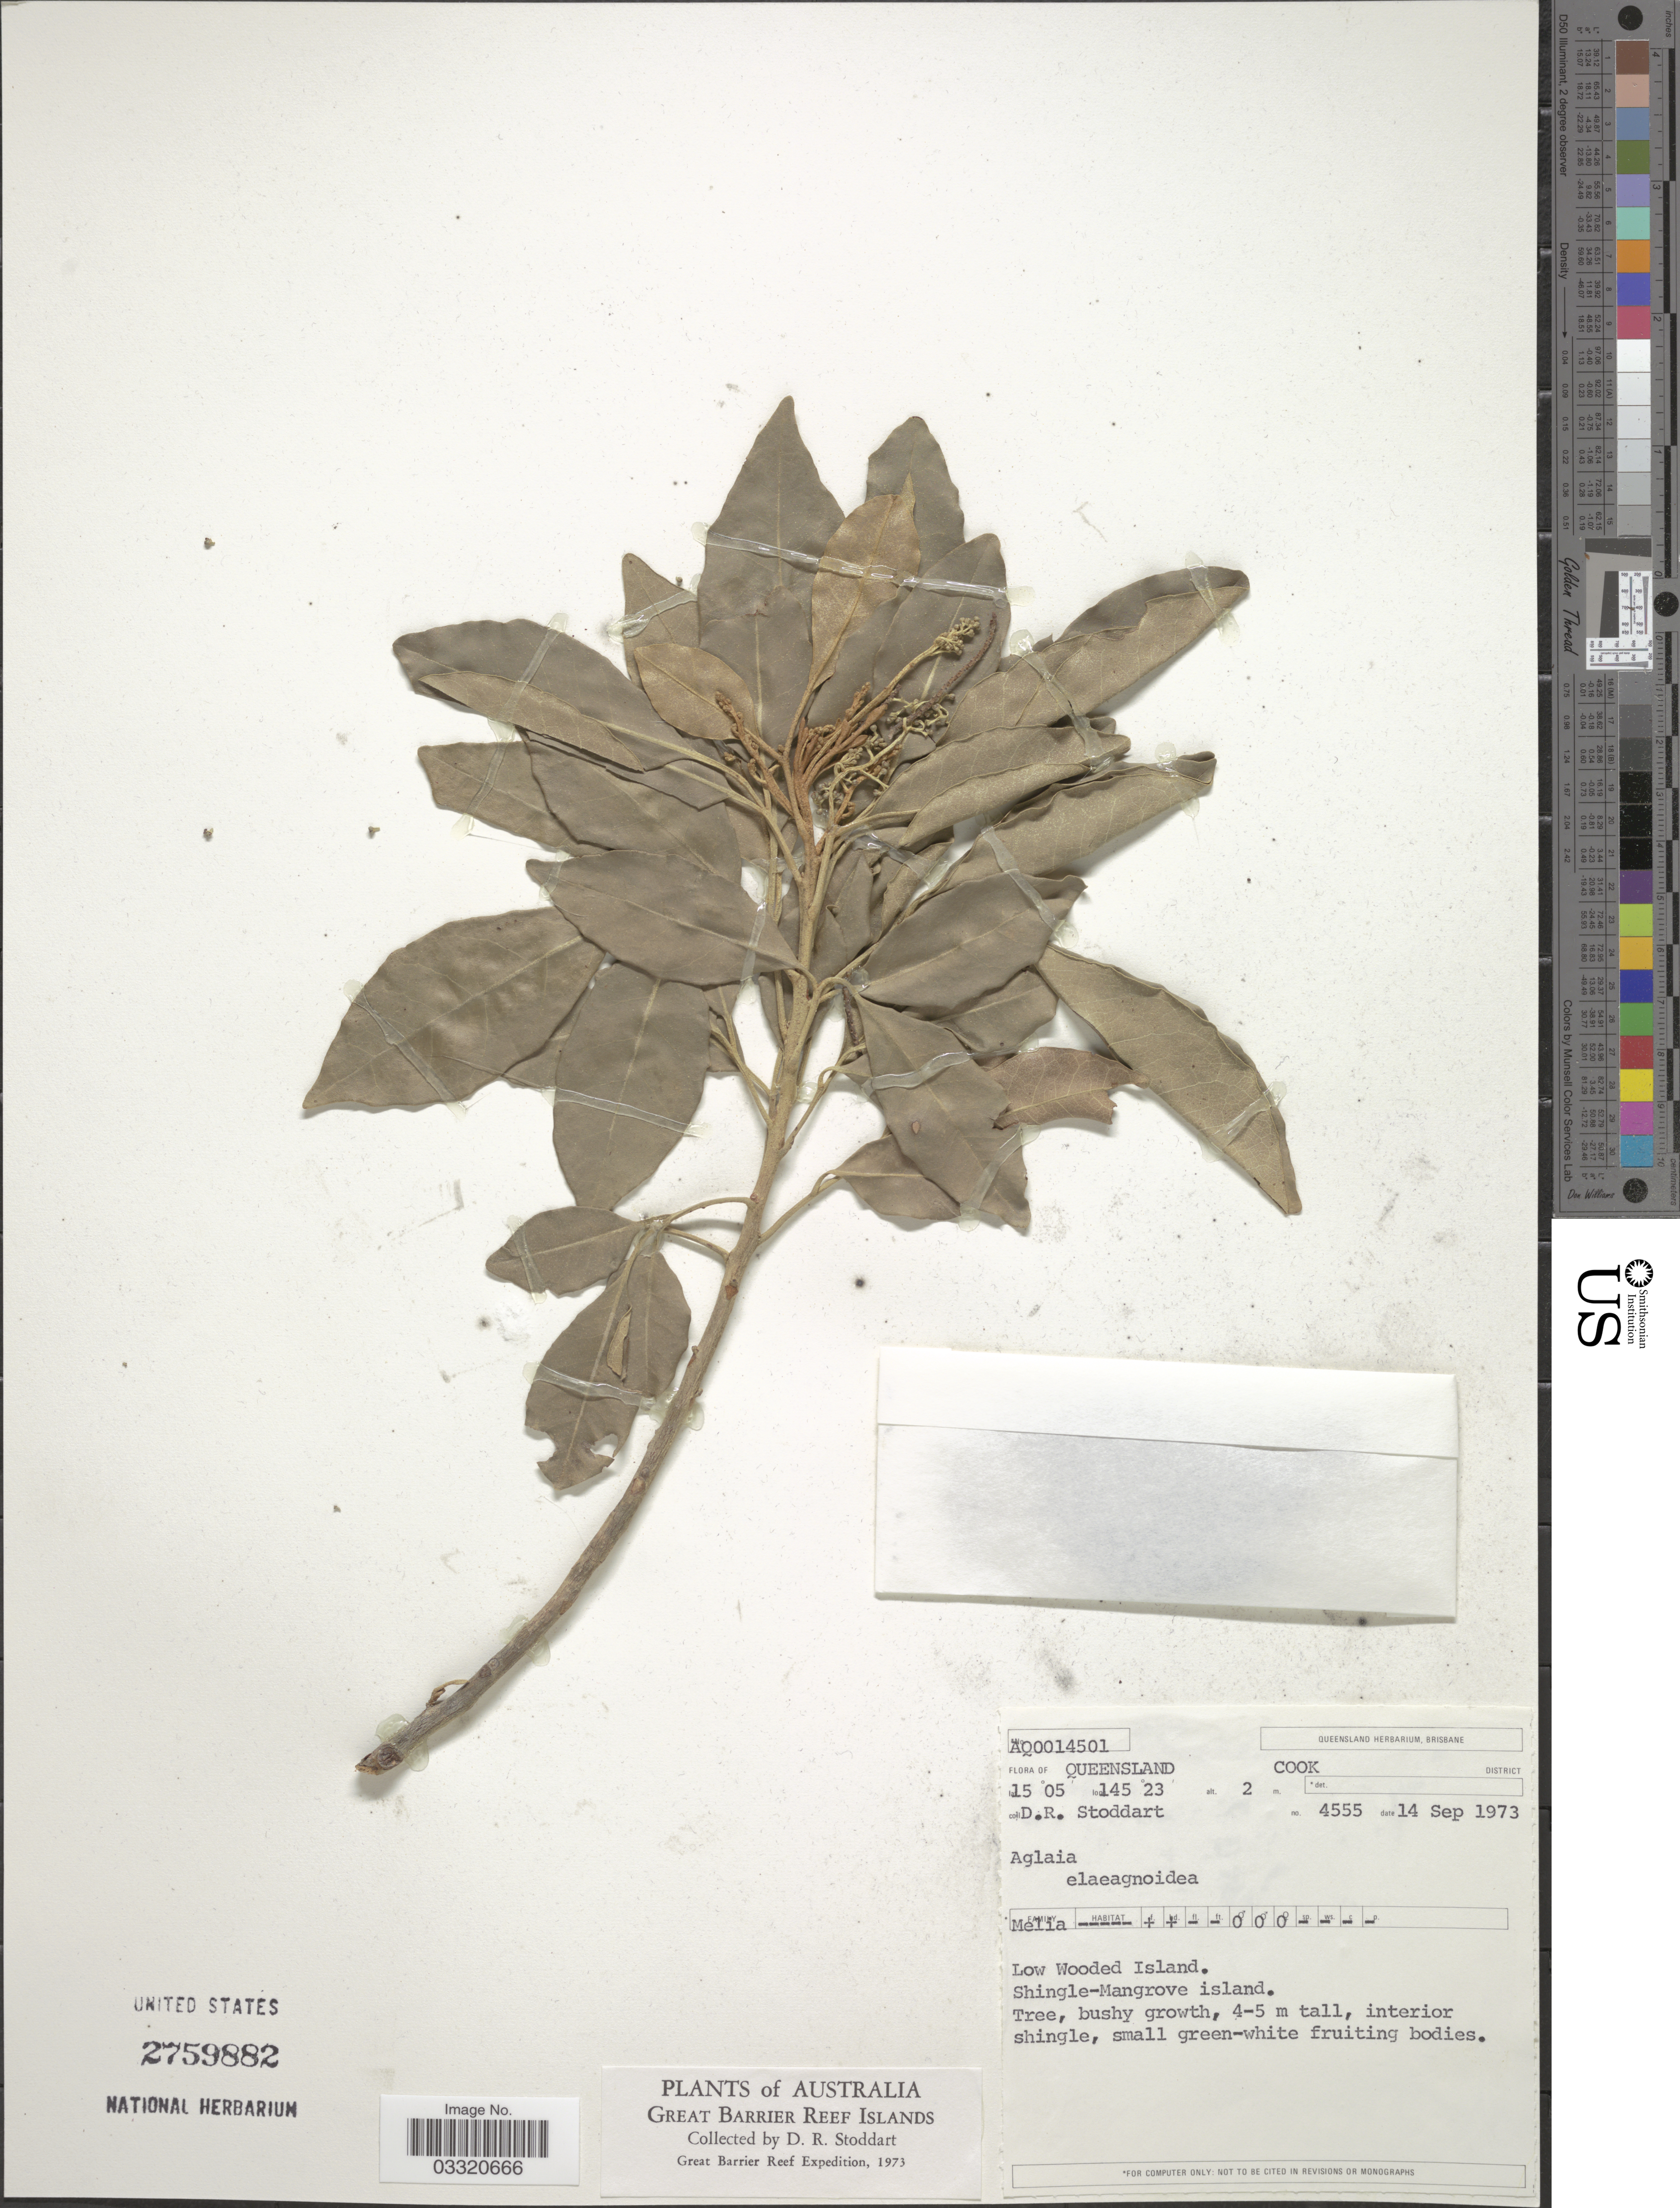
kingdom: Plantae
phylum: Tracheophyta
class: Magnoliopsida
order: Sapindales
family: Meliaceae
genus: Aglaia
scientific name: Aglaia elaeagnoidea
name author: (A. Juss.) Benth.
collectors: D. R. Stoddart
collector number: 4555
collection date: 1973-09-14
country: Australia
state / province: Queensland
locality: Cook District. Low Wooded Island. Shingle-Mangrove island.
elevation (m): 2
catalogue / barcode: US 2759882